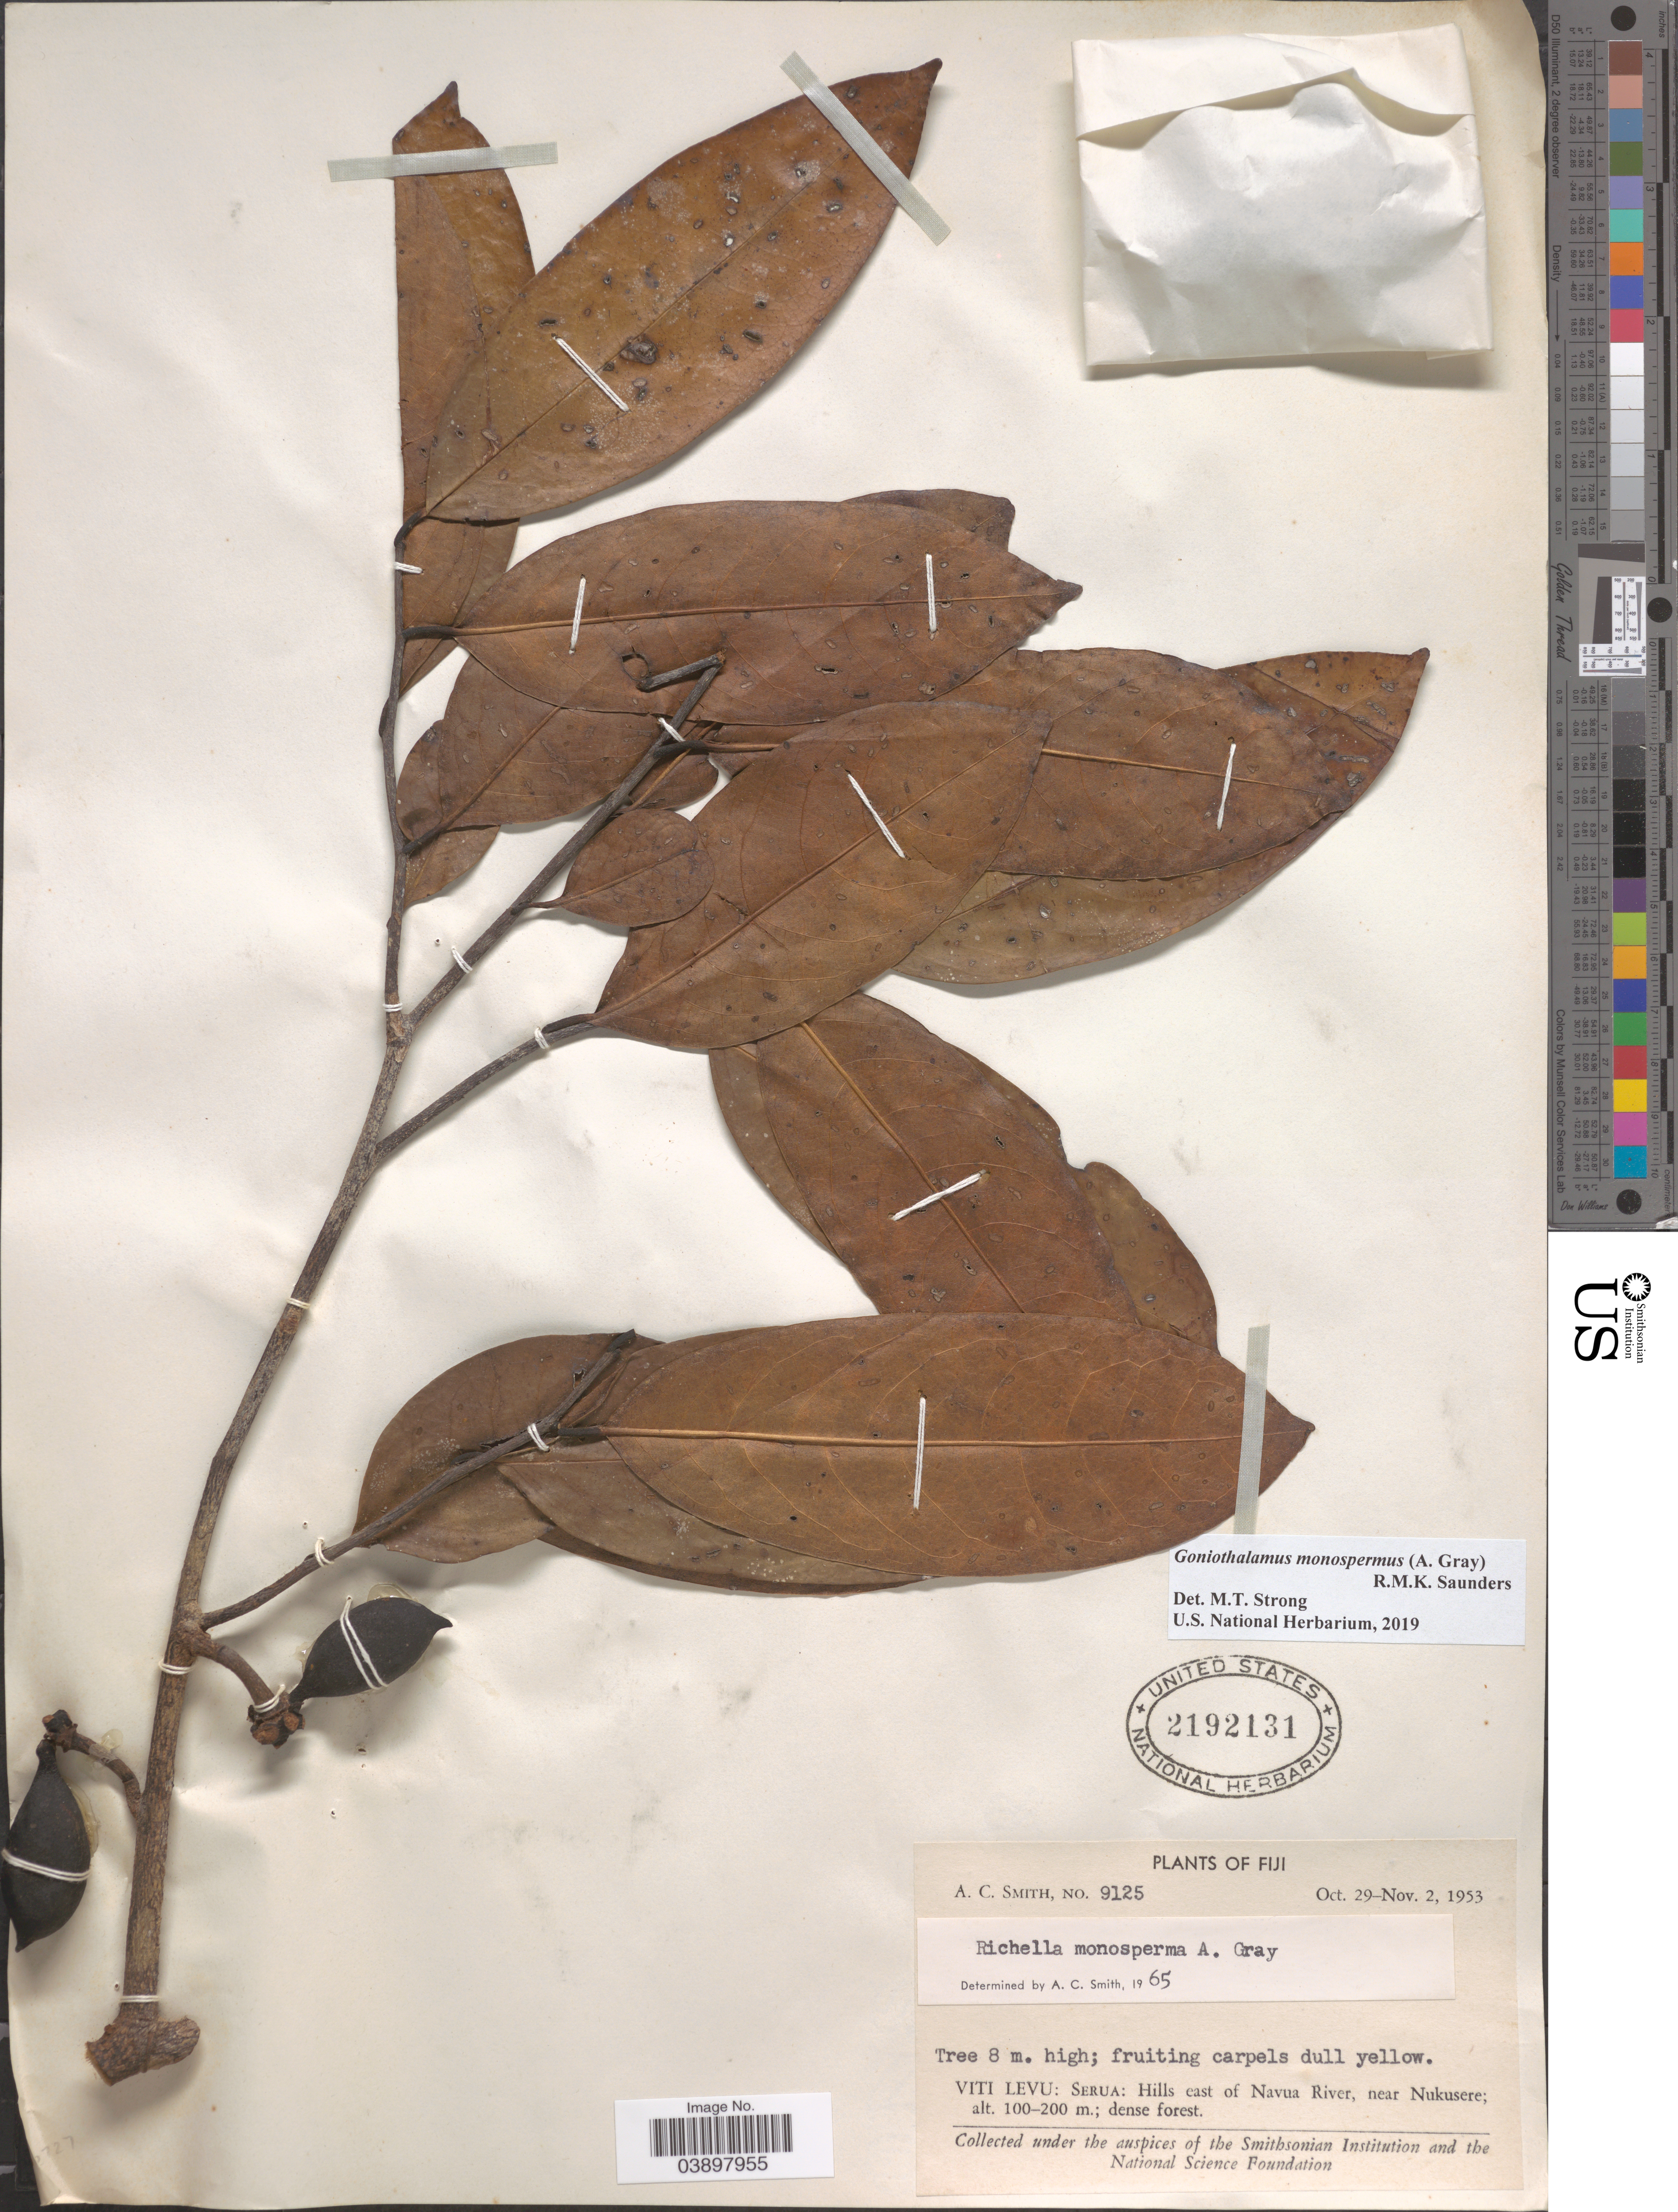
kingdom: Plantae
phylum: Tracheophyta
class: Magnoliopsida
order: Magnoliales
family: Annonaceae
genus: Goniothalamus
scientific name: Goniothalamus monospermus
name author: (A. Gray) R.M.K. Saunders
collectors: A. C. Smith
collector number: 9125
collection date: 1953-10-29/1953-11-02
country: Fiji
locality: Viti Levu: Serua: Hills east of Navua River, near Nukusere.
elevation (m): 100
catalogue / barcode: US 2192131